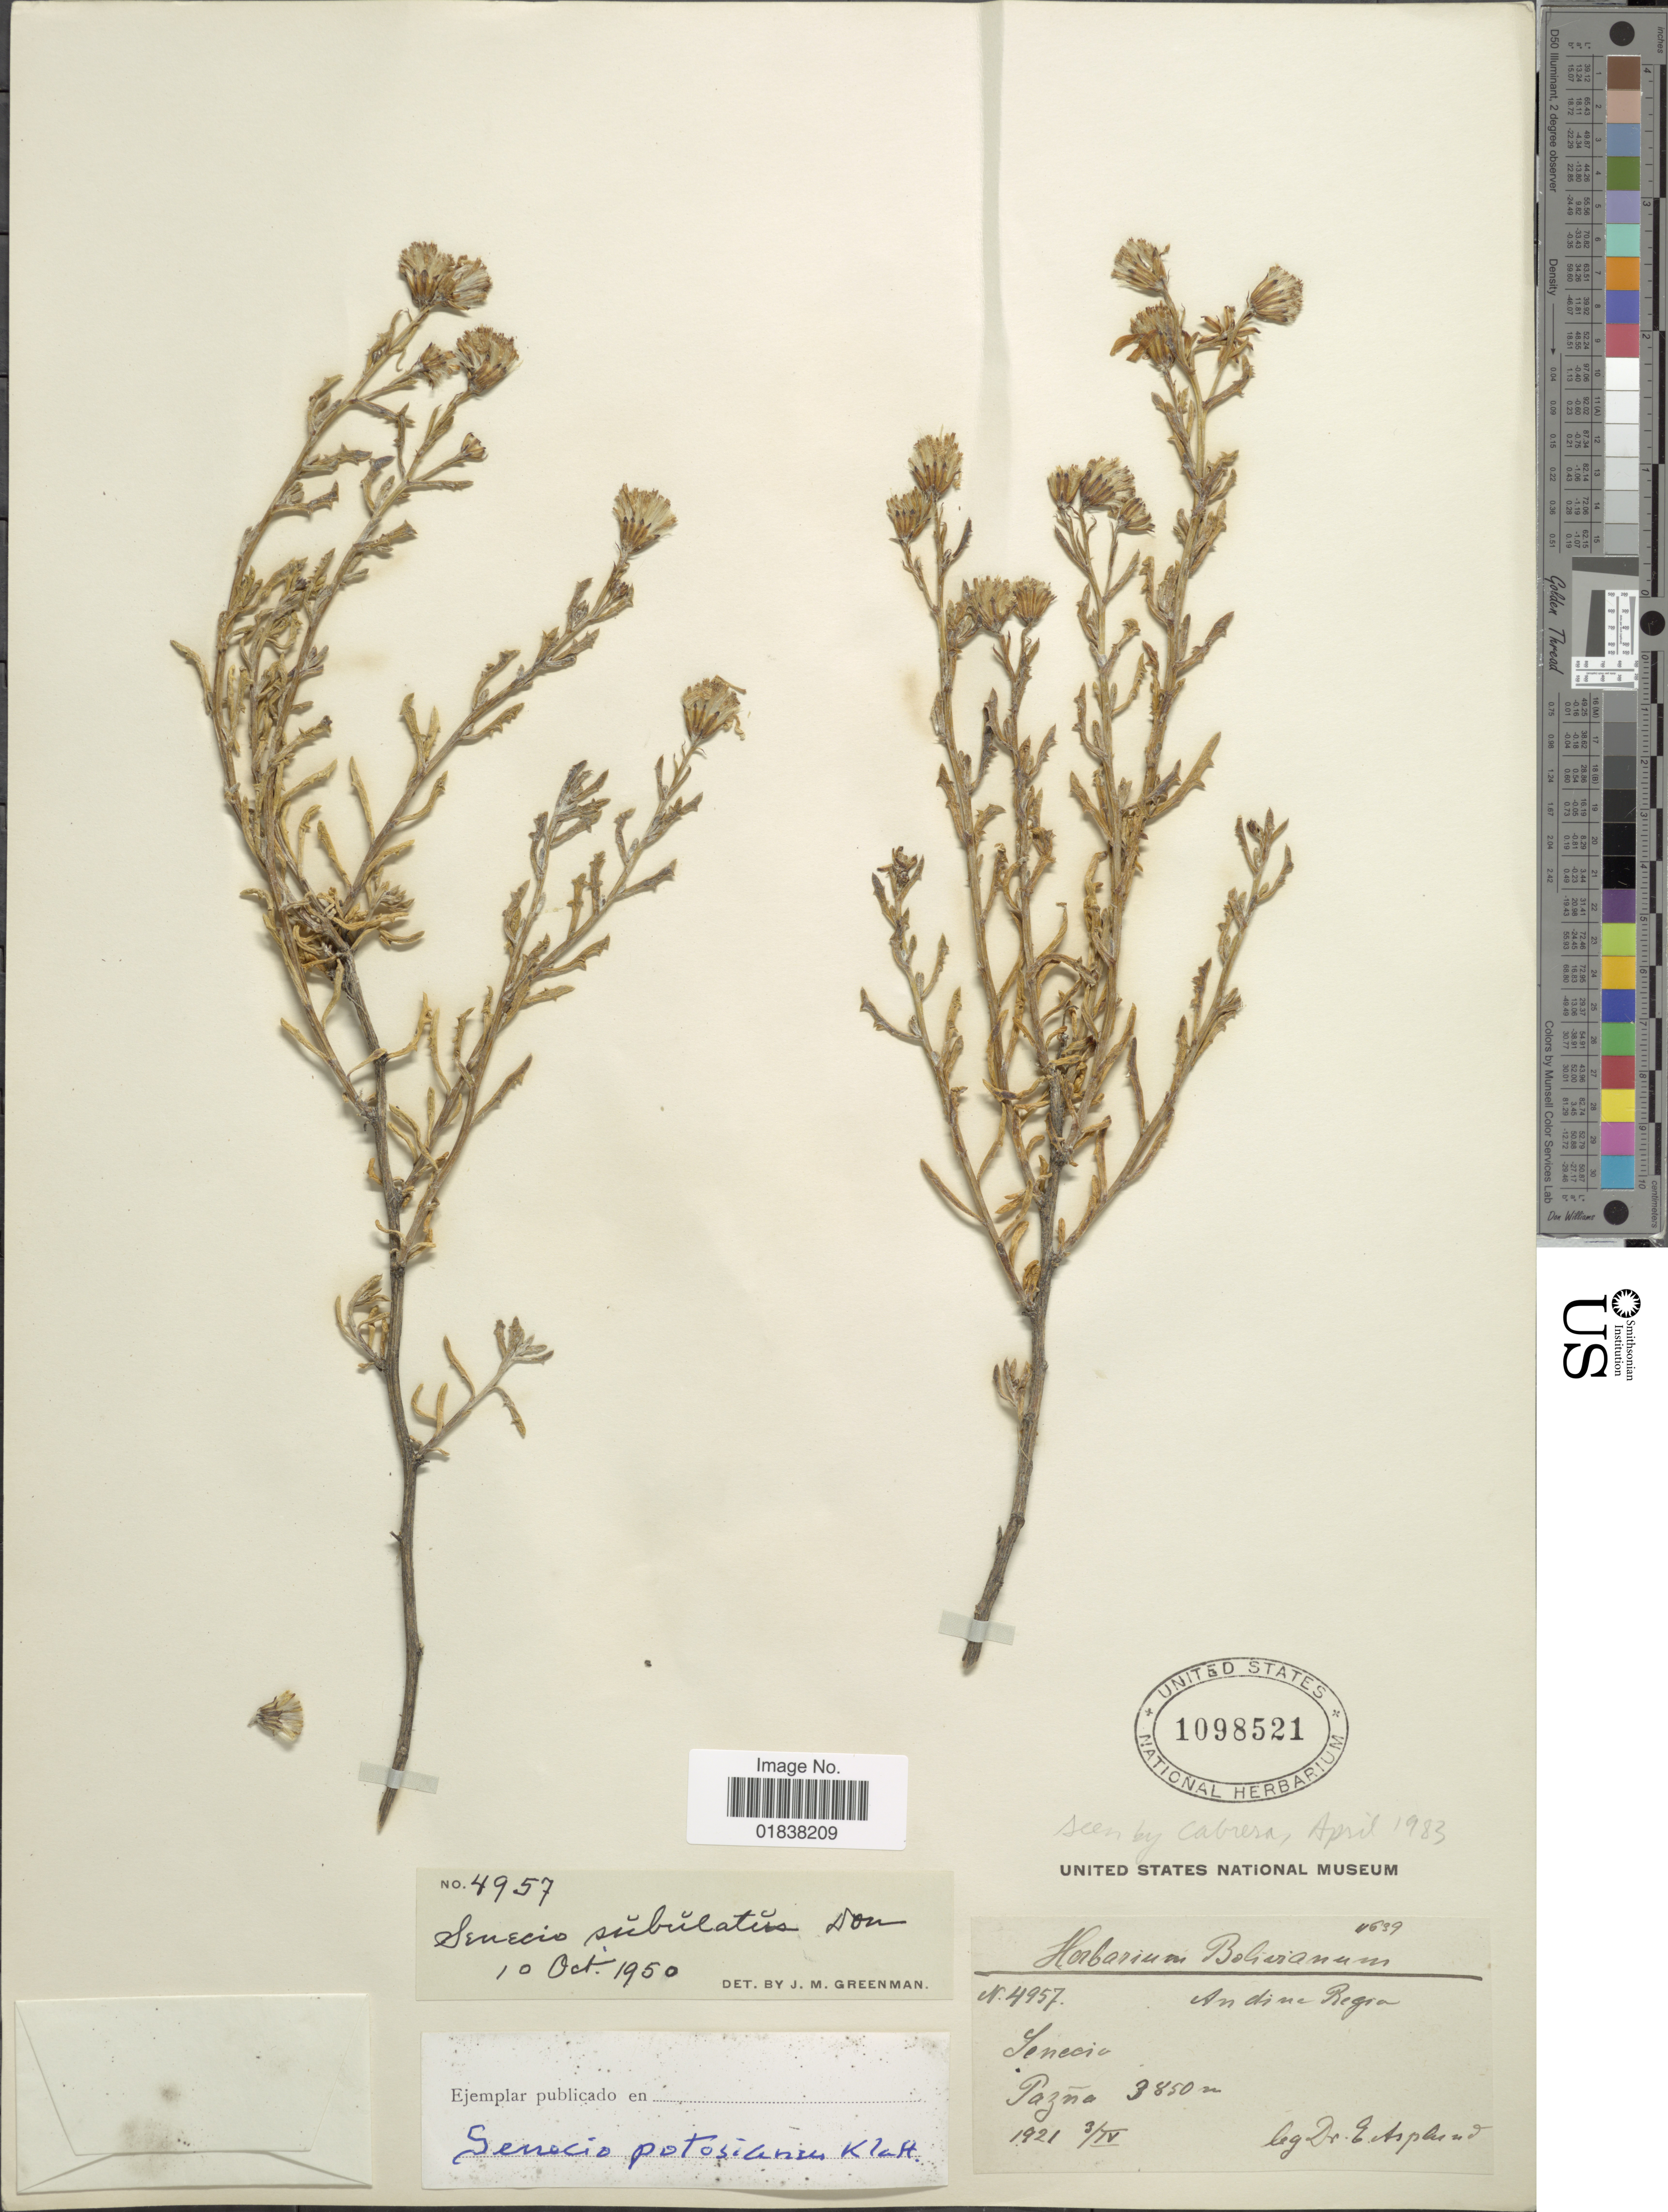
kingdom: Plantae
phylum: Tracheophyta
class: Magnoliopsida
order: Asterales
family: Asteraceae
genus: Senecio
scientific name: Senecio potosianus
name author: Klatt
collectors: E. Asplund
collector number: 4957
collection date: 1921-04-03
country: Bolivia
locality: Pazna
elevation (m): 3850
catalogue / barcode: US 1098521